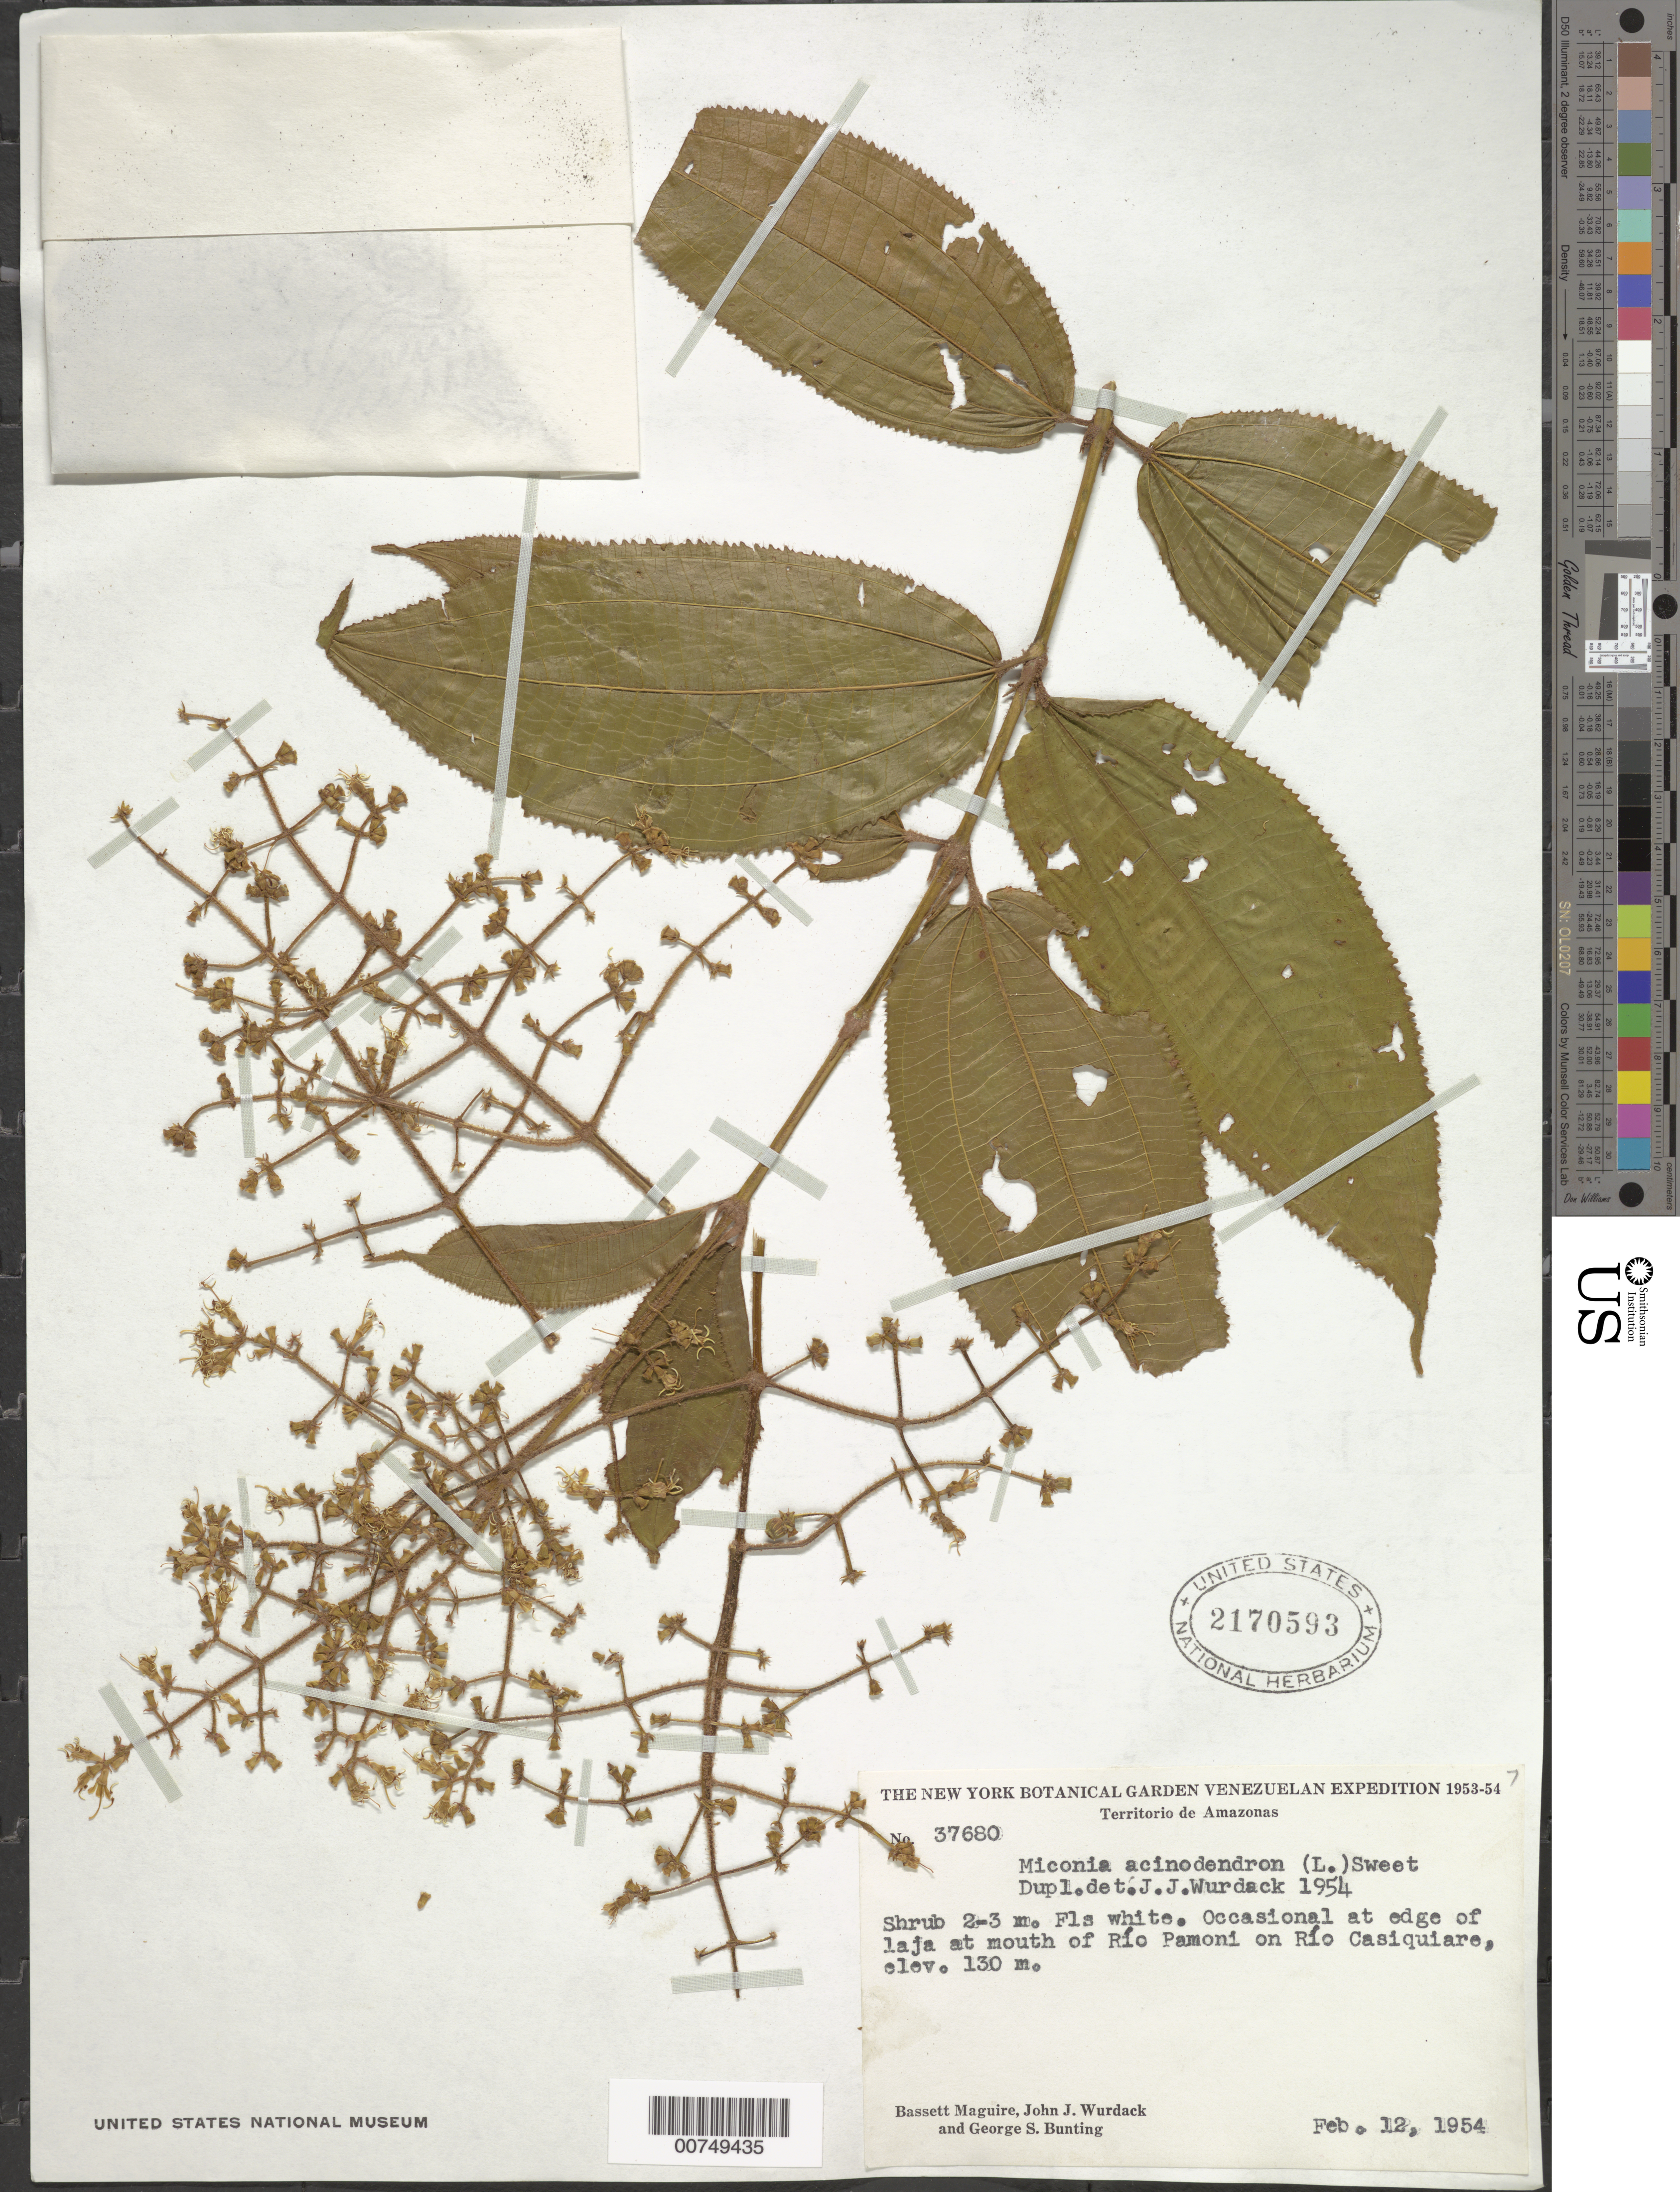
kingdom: Plantae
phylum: Tracheophyta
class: Magnoliopsida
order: Myrtales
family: Melastomataceae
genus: Miconia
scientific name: Miconia acinodendron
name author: (L.) Sweet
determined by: Wurdack, John J., (US), US (UNITED STATES)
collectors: B. Maguire, J. J. Wurdack & G. S. Bunting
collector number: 37680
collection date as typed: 12-Feb-54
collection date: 1954-02-12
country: Venezuela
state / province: Amazonas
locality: Río Pamoni, Río Casiquiare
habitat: Edge of laja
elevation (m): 130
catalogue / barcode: US 2170593